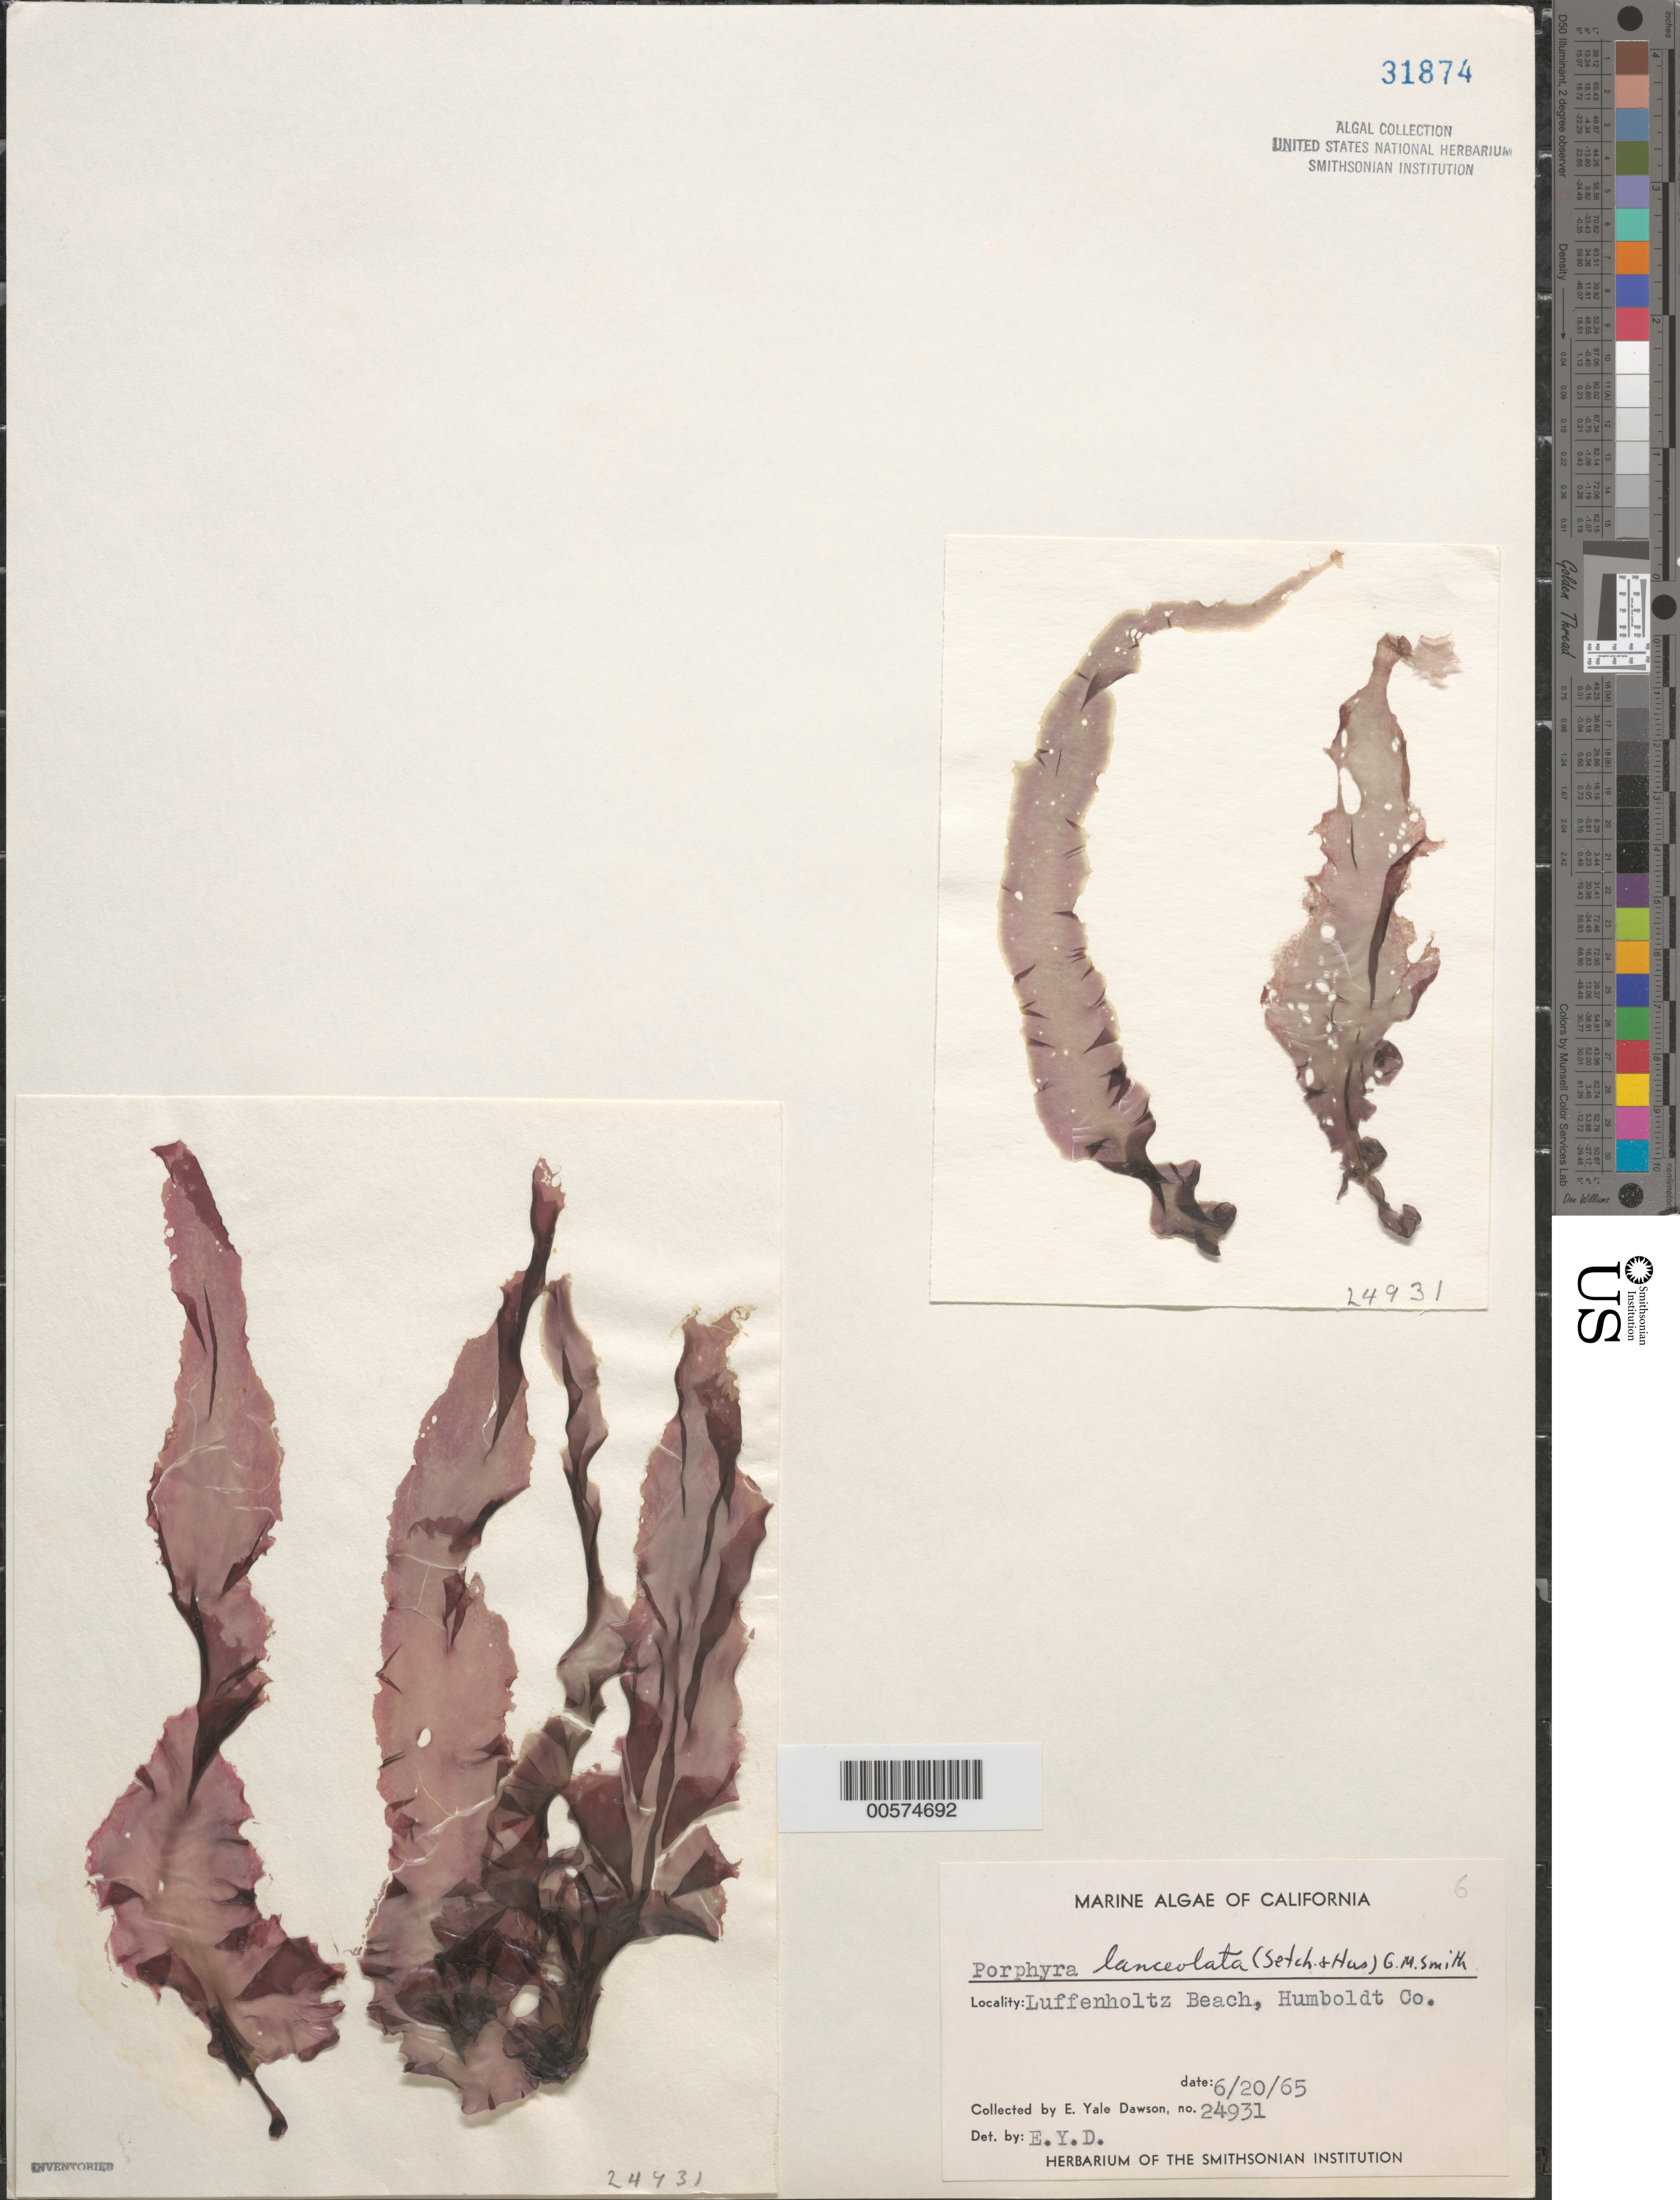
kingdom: Plantae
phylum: Rhodophyta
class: Bangiophyceae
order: Bangiales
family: Bangiaceae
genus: Pyropia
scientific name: Pyropia lanceolata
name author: (Setchell & Hus) S.C. Lindstrom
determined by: Algae name updating Project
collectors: E. Y. Dawson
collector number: EYD 24931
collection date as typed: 20 Jun 1965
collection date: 1965-06-20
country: United States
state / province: California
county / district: Humboldt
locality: Luffenholtz Beach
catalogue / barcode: US 31874